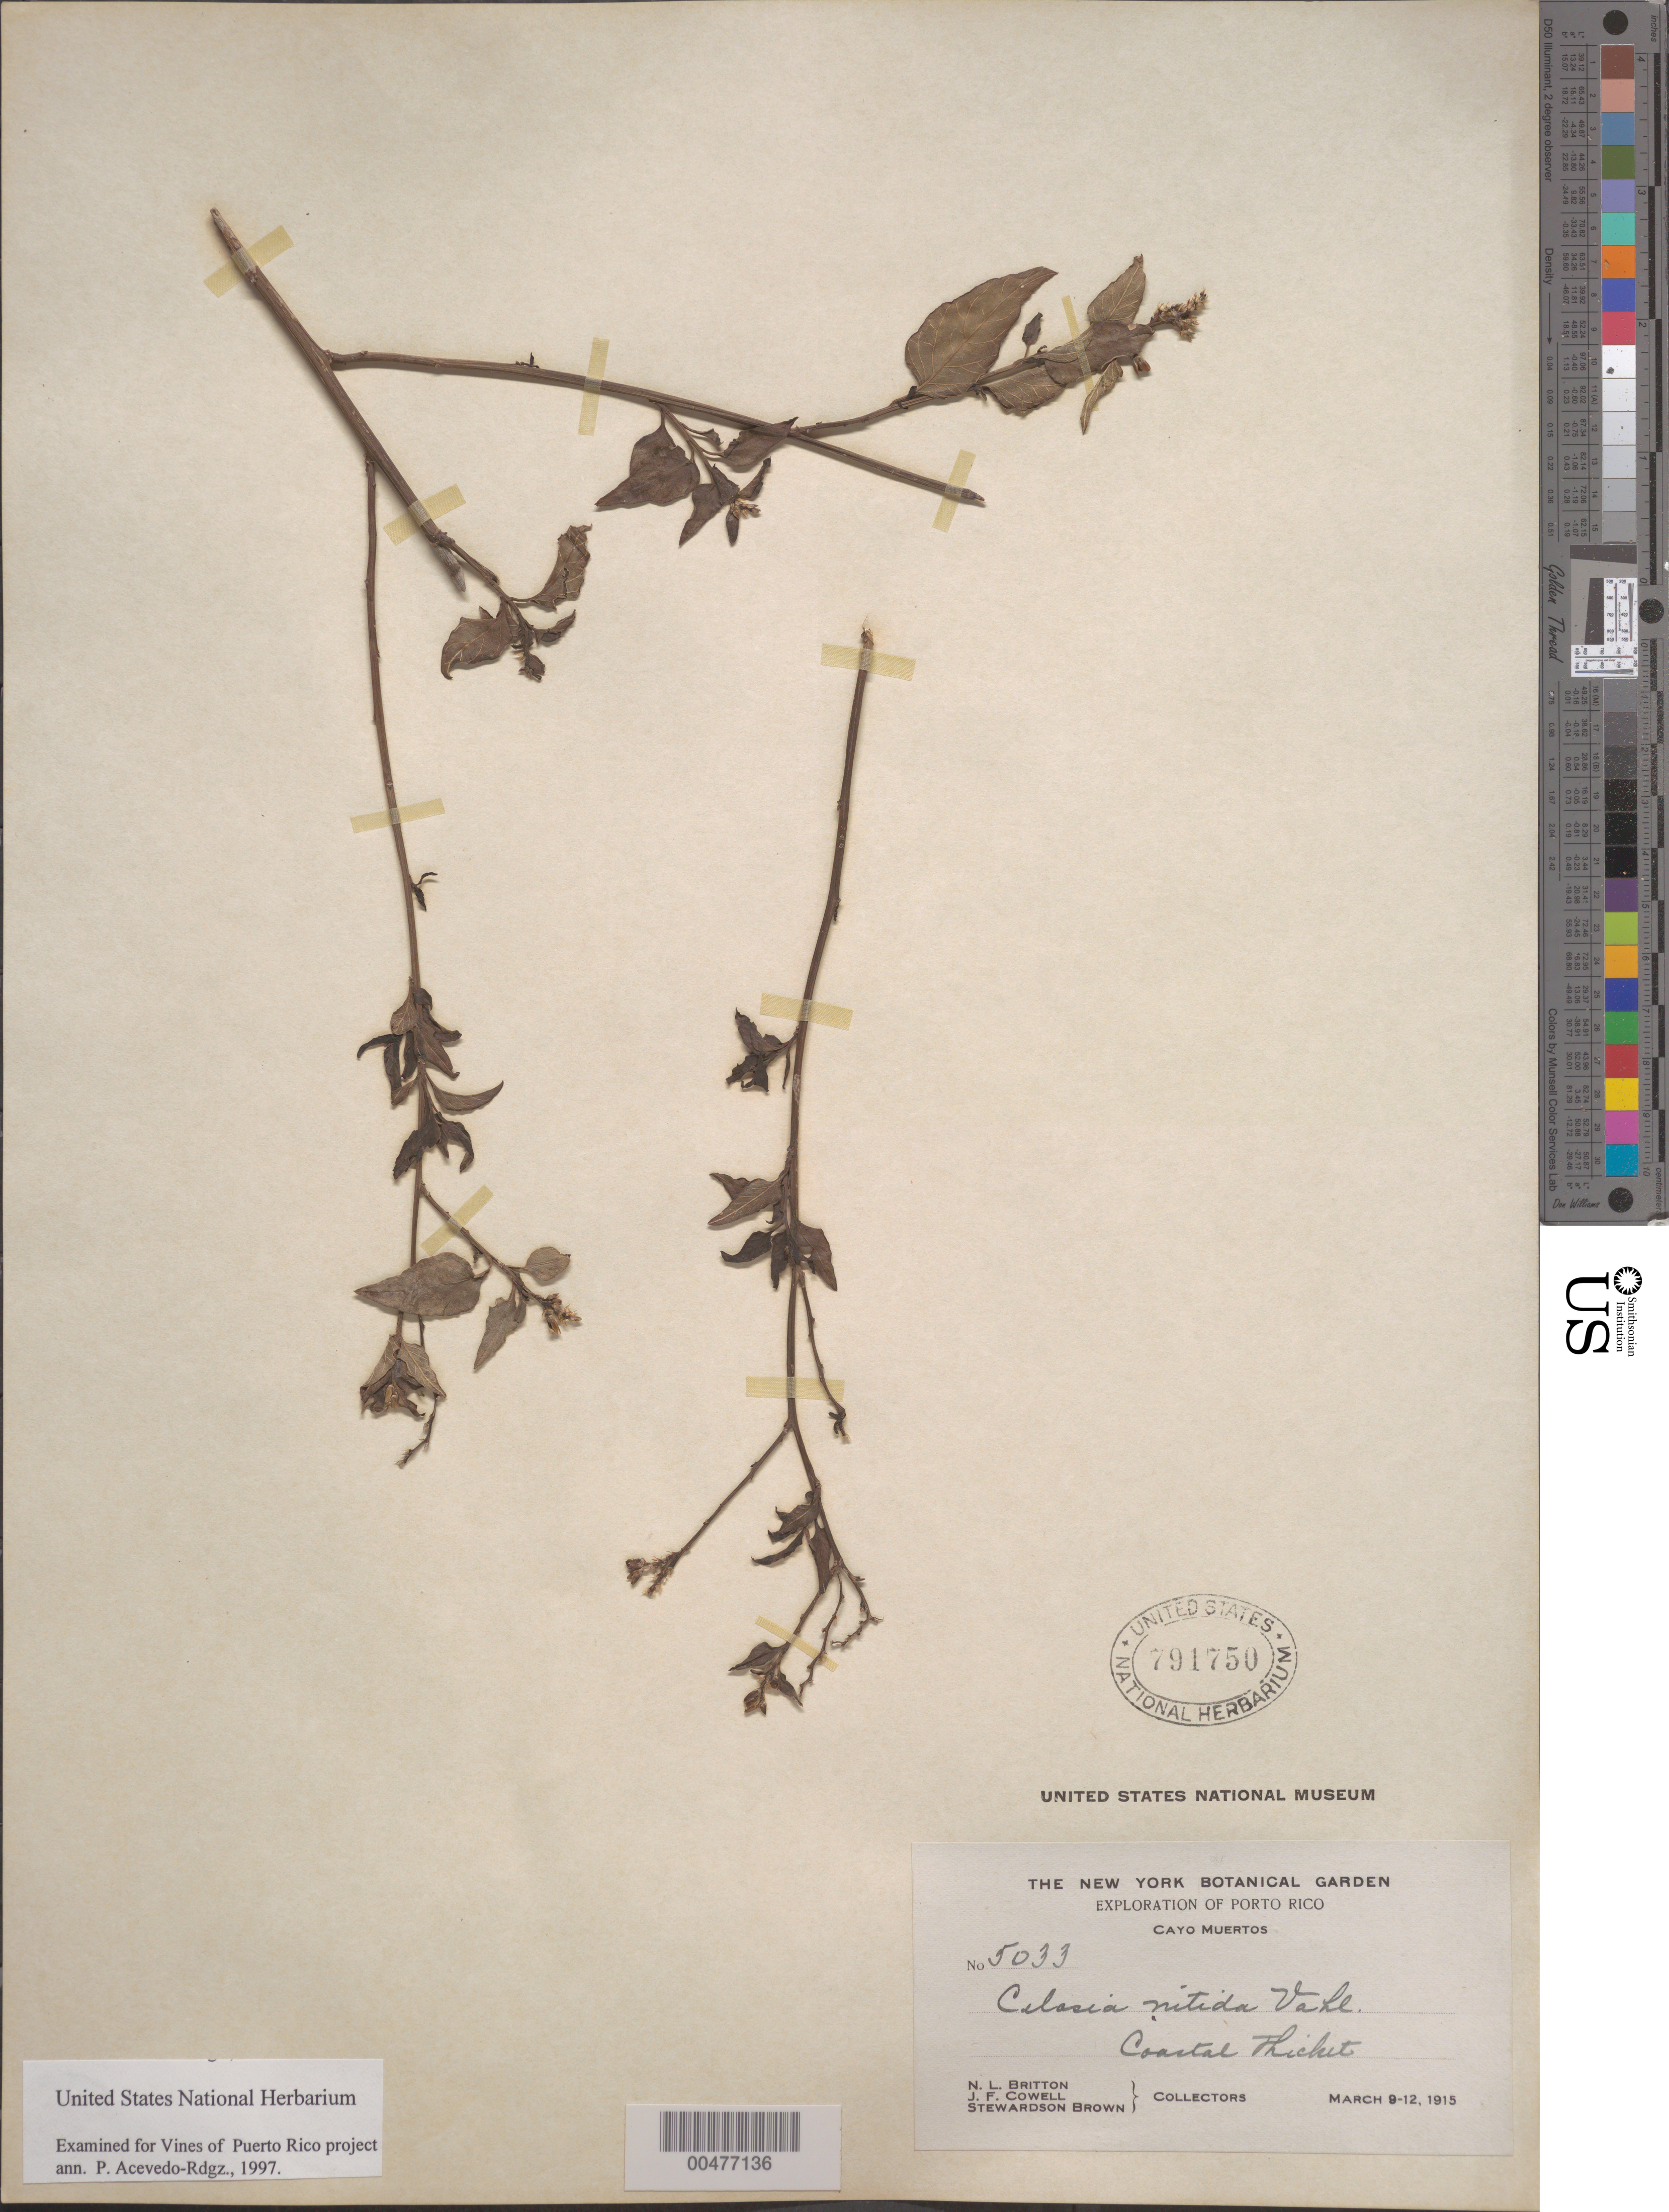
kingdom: Plantae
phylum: Tracheophyta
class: Magnoliopsida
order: Caryophyllales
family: Amaranthaceae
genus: Celosia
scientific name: Celosia nitida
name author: Vahl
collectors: Britton, --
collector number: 5033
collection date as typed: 09 Mar 1915 to 12 Mar 1915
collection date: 1915-03-09/1915-03-12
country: Puerto Rico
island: Greater Antilles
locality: Cayo Muertos. Coastal thicket.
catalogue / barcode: US 791750